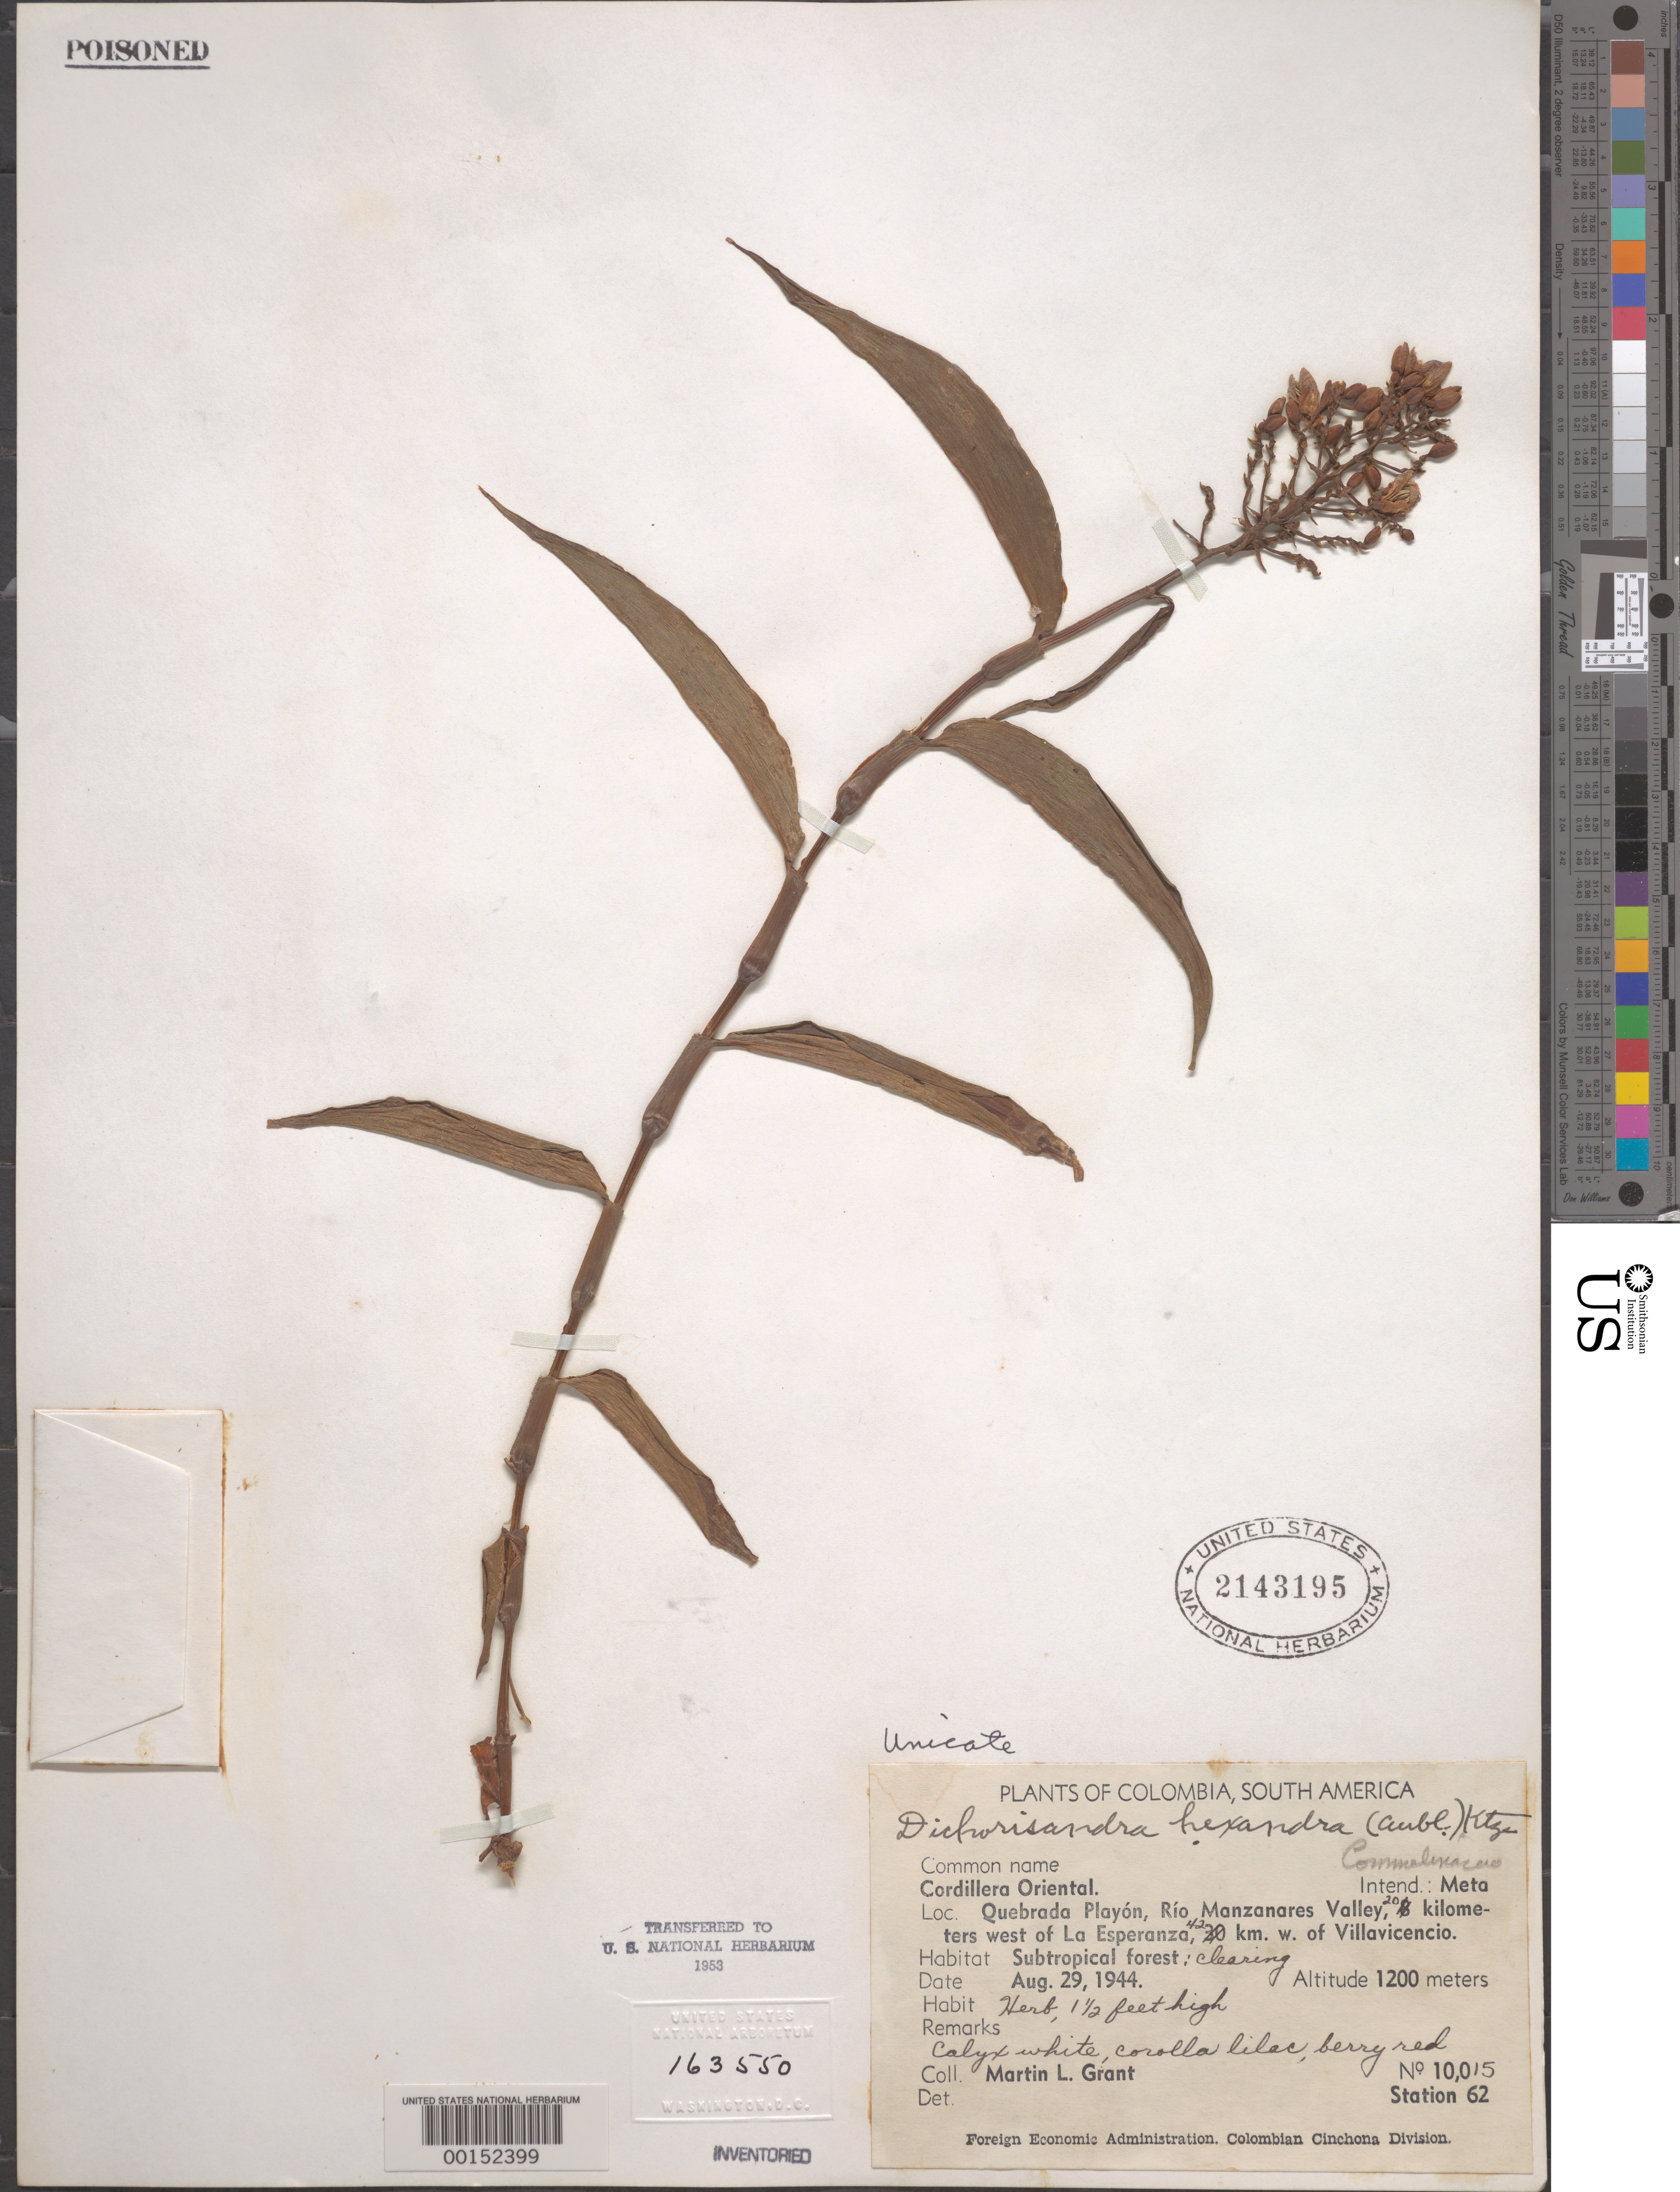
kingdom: Plantae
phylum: Tracheophyta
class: Liliopsida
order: Commelinales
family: Commelinaceae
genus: Dichorisandra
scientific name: Dichorisandra hexandra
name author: (Aubl.) Standl.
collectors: M. L. Grant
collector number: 10015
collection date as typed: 29 Aug 1944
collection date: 1944-08-29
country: Colombia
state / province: Meta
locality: Quebrada Playon, Rio Manzanares Valley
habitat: Clearing; subtropical forest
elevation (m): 1200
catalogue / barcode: US 2143195